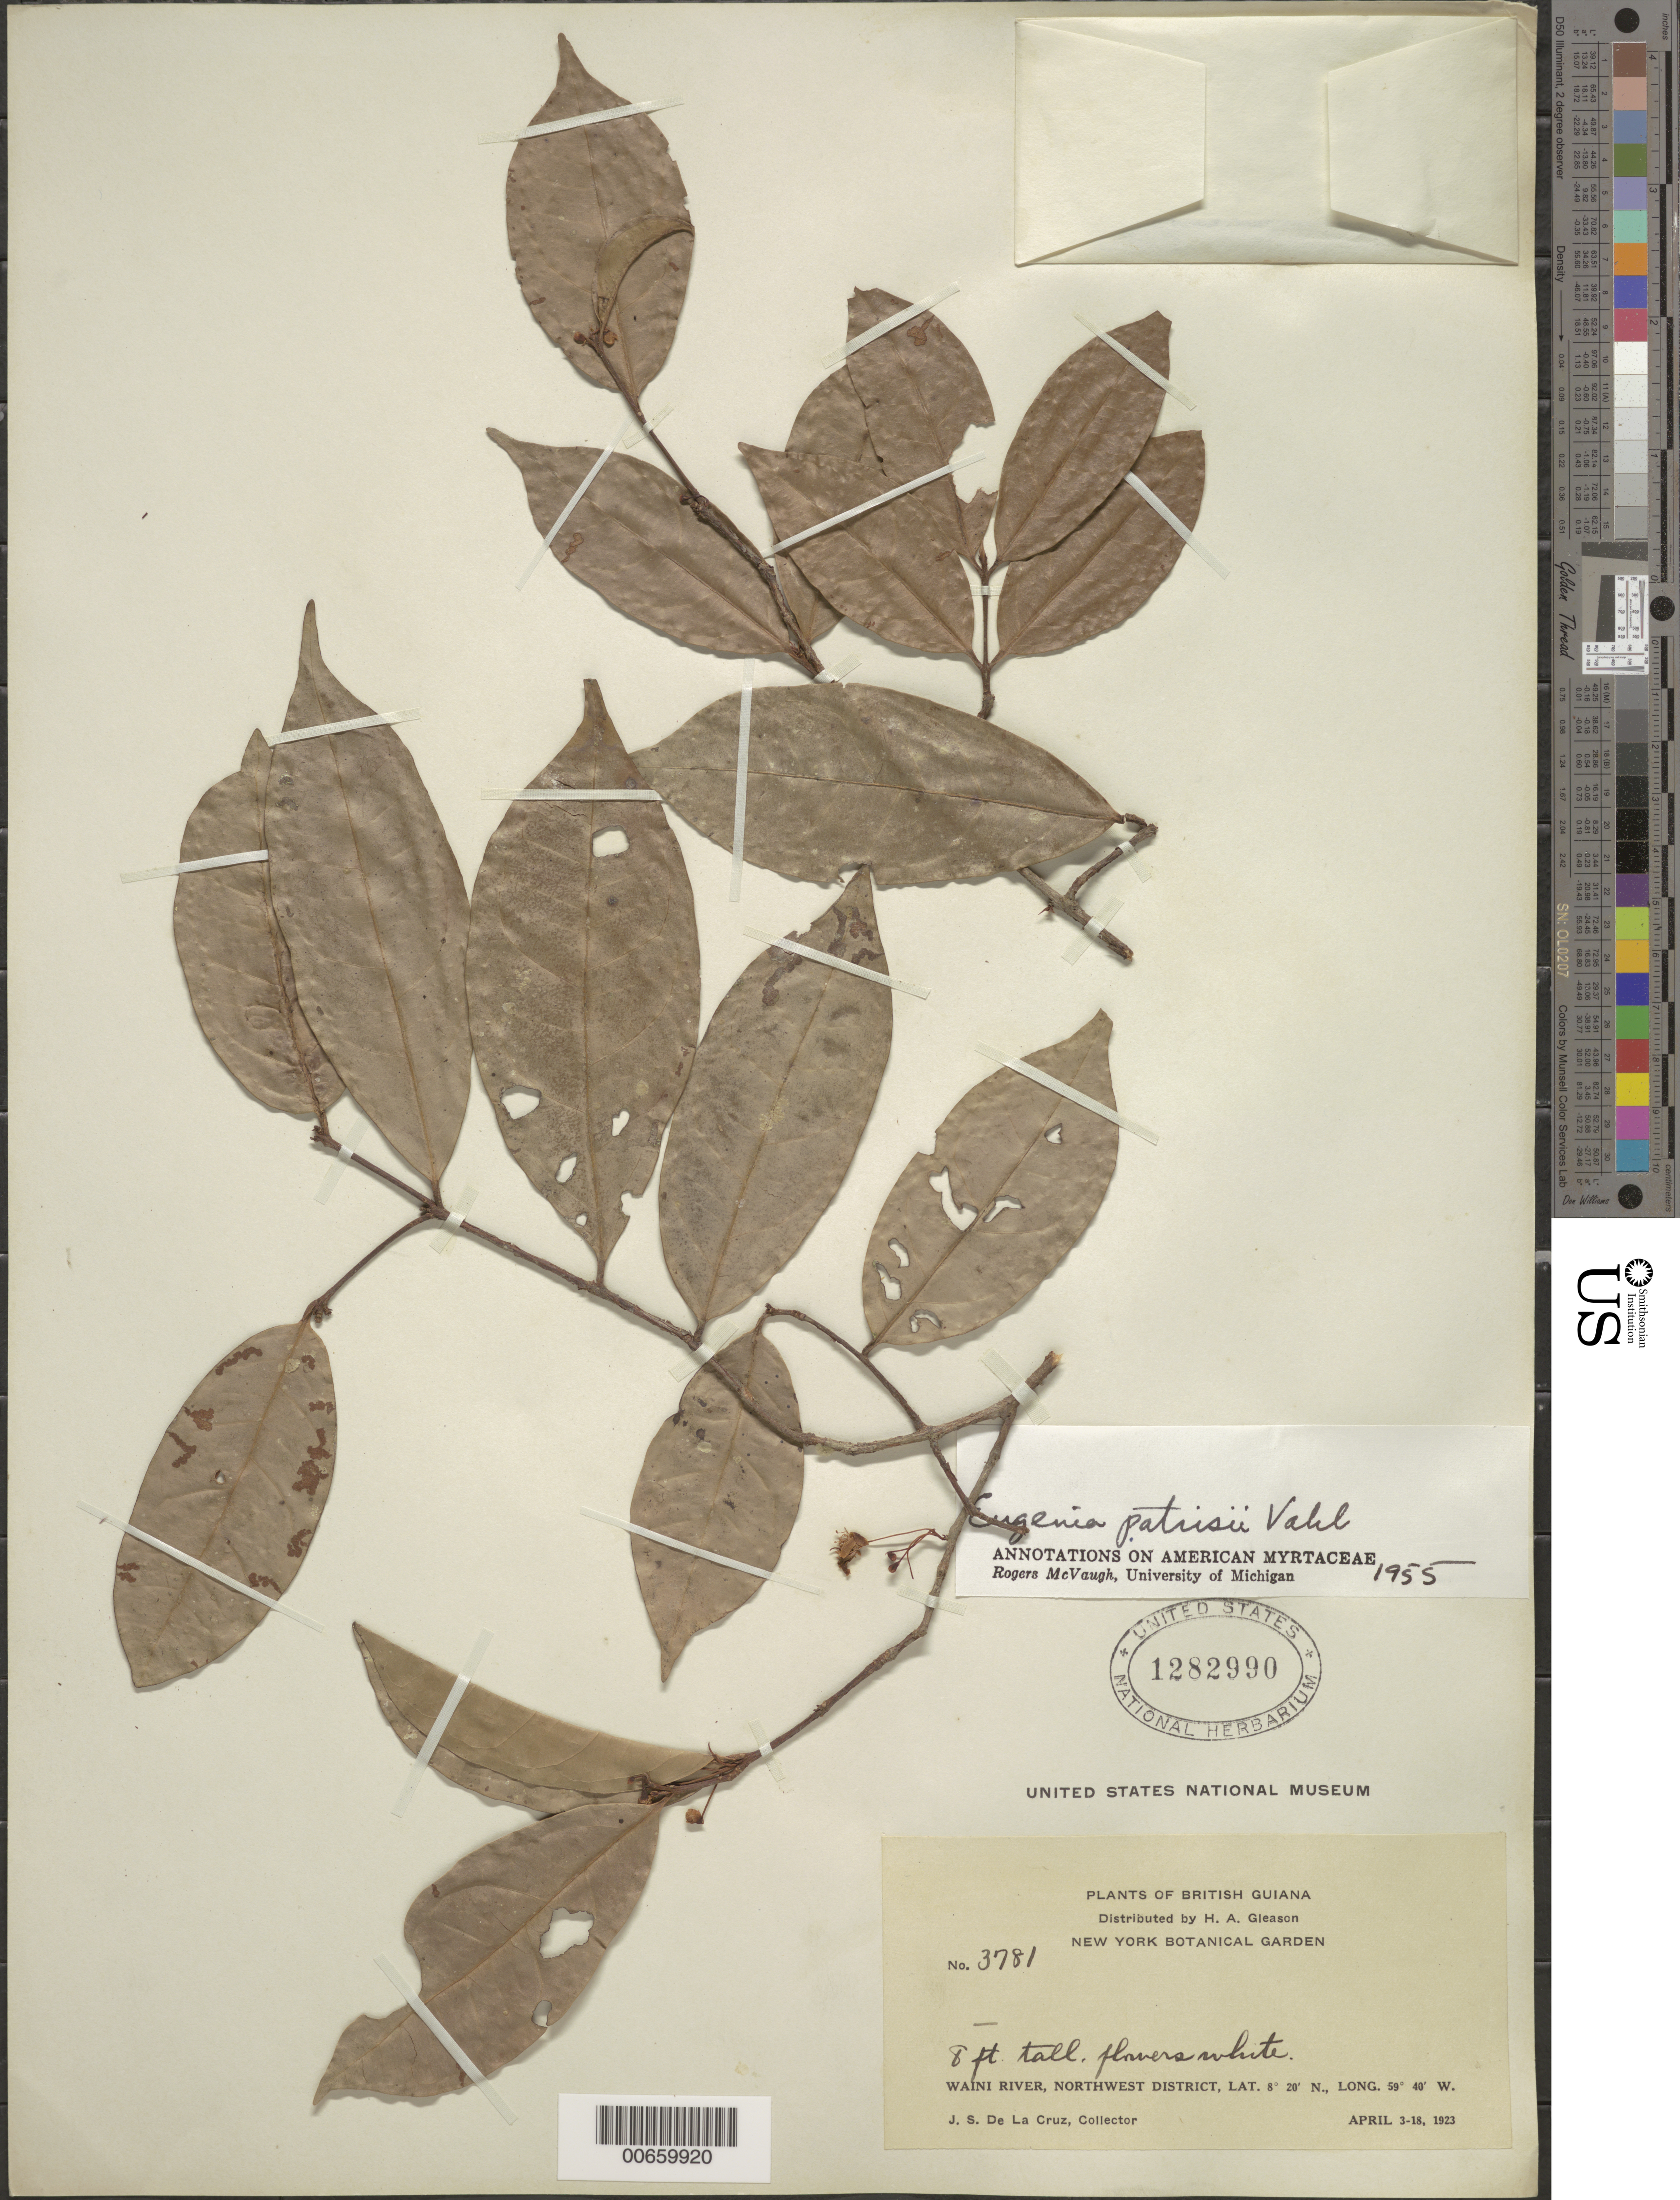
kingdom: Plantae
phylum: Tracheophyta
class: Magnoliopsida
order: Myrtales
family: Myrtaceae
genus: Eugenia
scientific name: Eugenia patrisii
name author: Vahl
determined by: McVaugh, R.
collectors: J. S. de la Cruz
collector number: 3781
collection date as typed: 3-Apr-23 to 18-Apr-23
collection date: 1923-04-03/1923-04-18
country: Guyana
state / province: Barima-Waini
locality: Waini R., NW District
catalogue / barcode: US 1282990